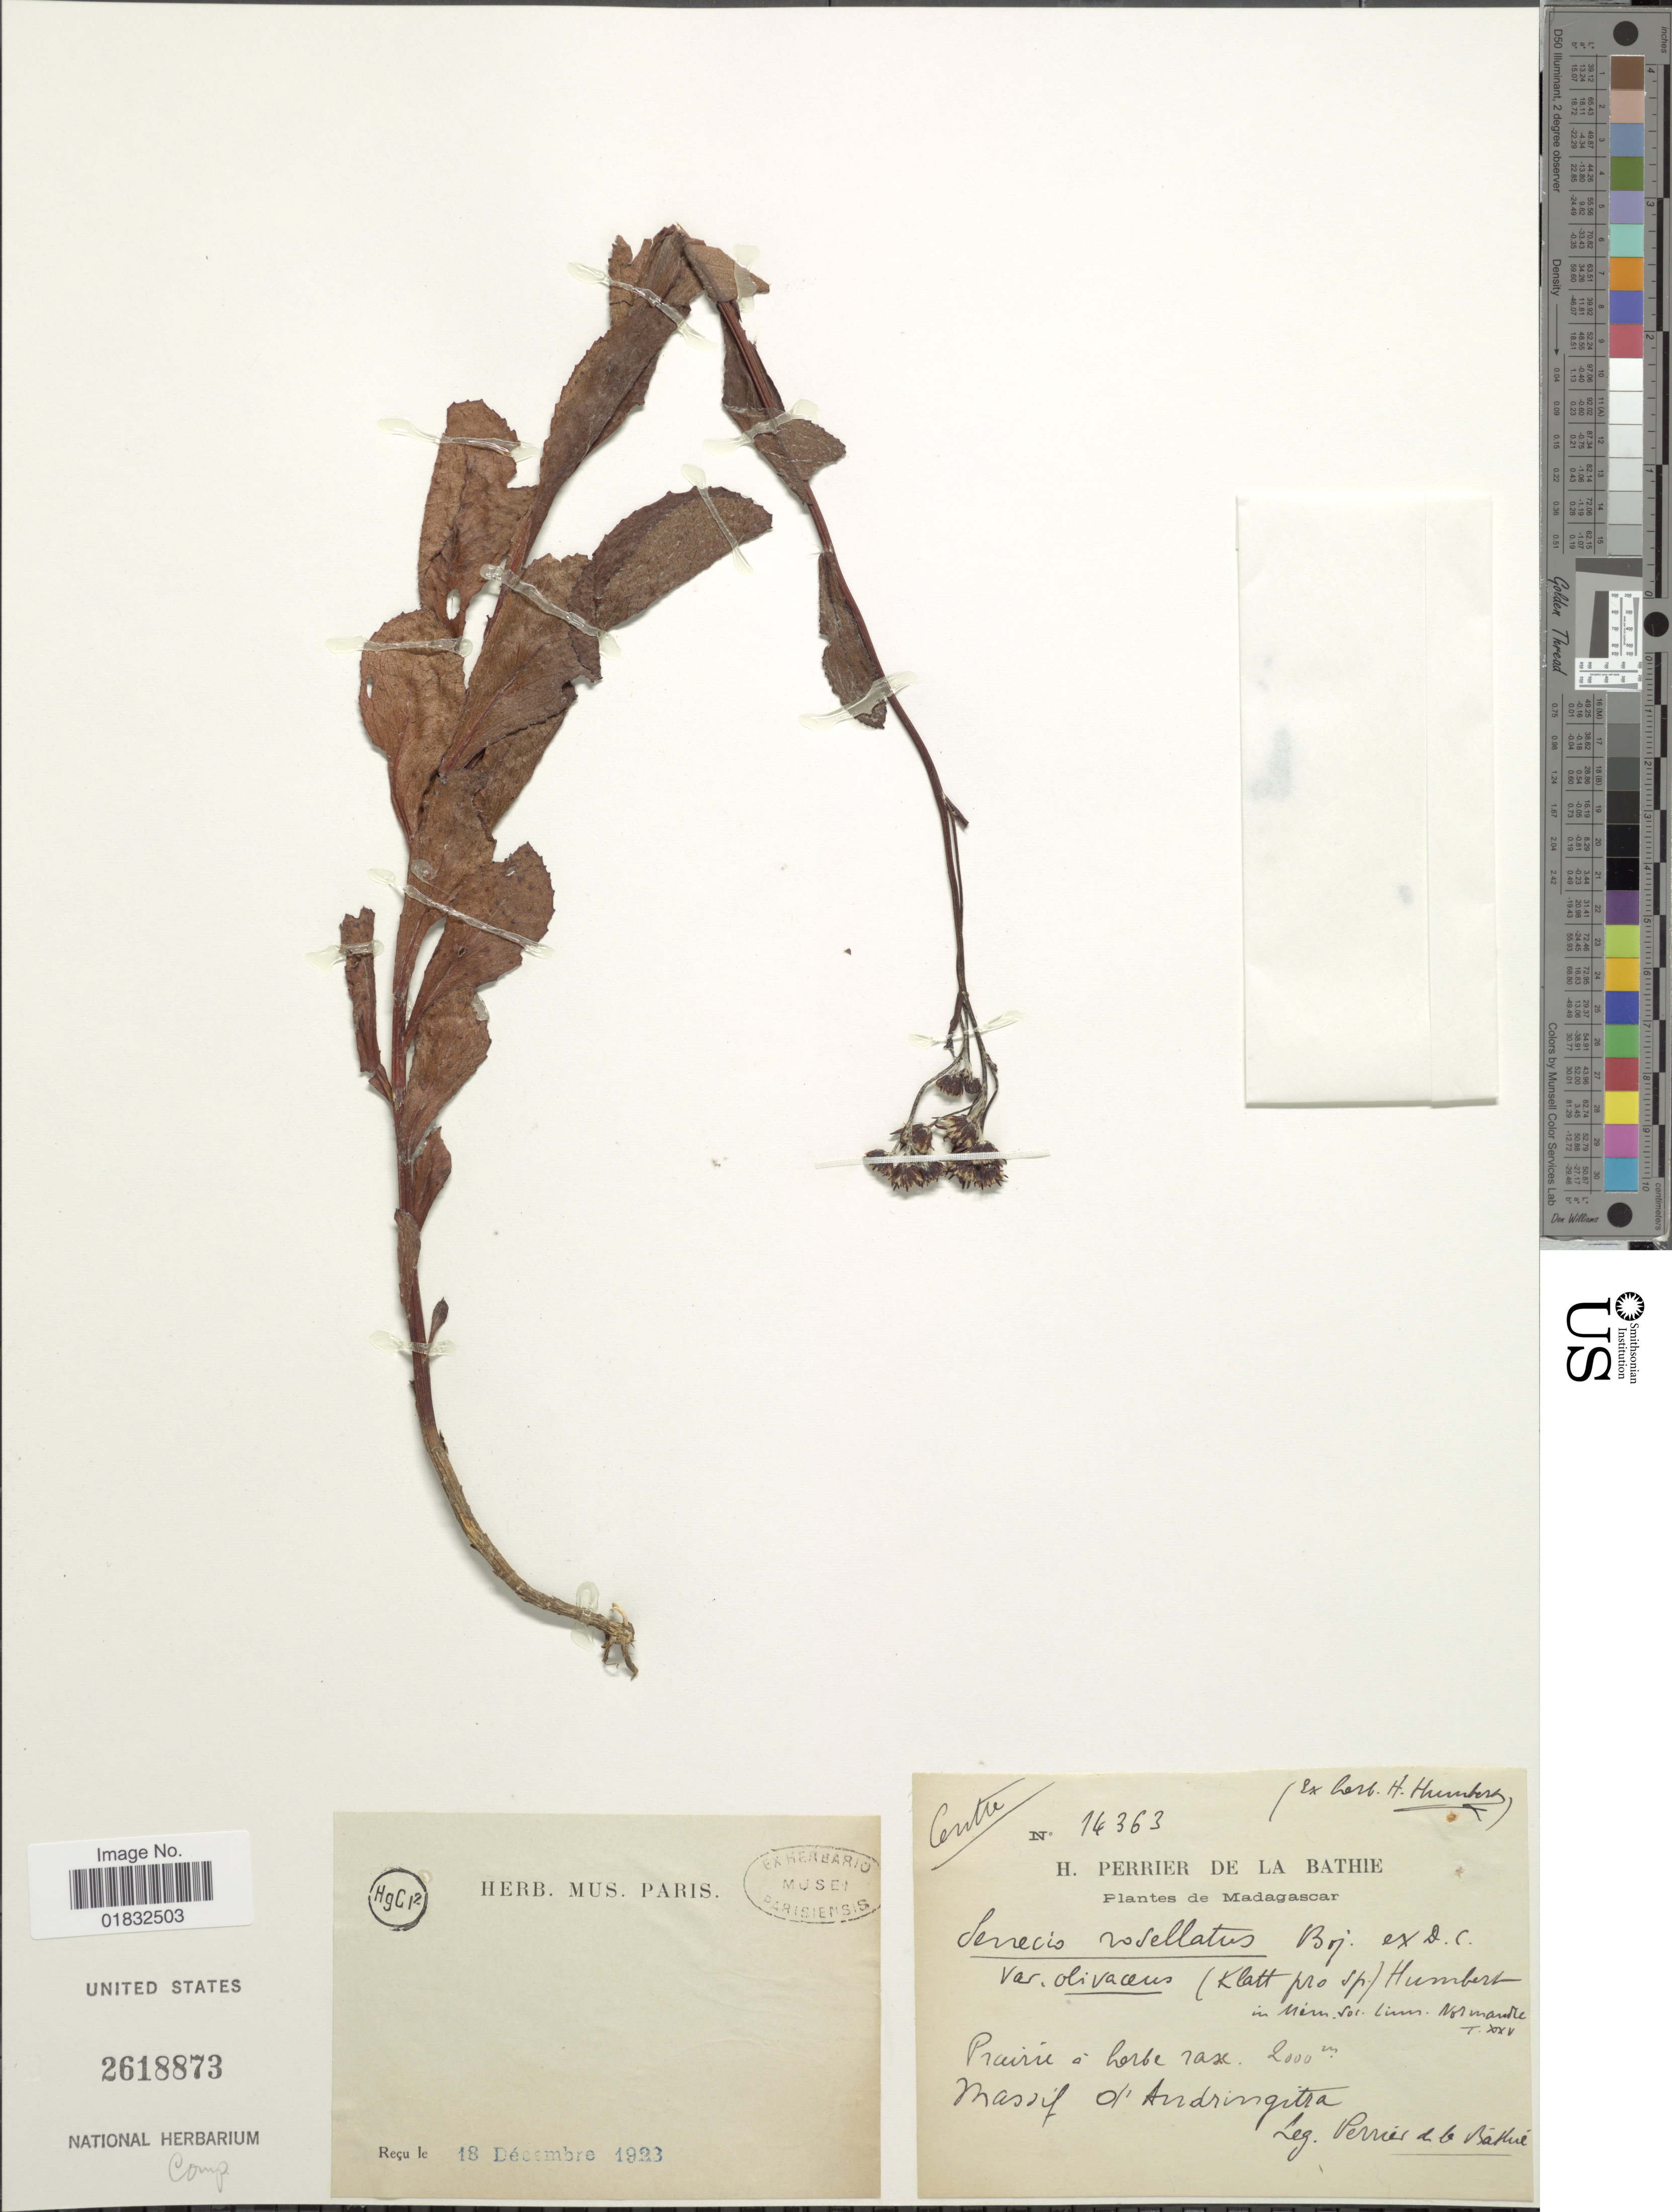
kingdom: Plantae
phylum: Tracheophyta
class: Magnoliopsida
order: Asterales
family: Asteraceae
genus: Hubertia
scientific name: Hubertia rosellata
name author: (Bojer ex DC.) C. Jeffrey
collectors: H. Perrier de la Bâthie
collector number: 14363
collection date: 1923-12-18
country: Madagascar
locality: Massif d'Andringitra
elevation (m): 2000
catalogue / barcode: US 2618873